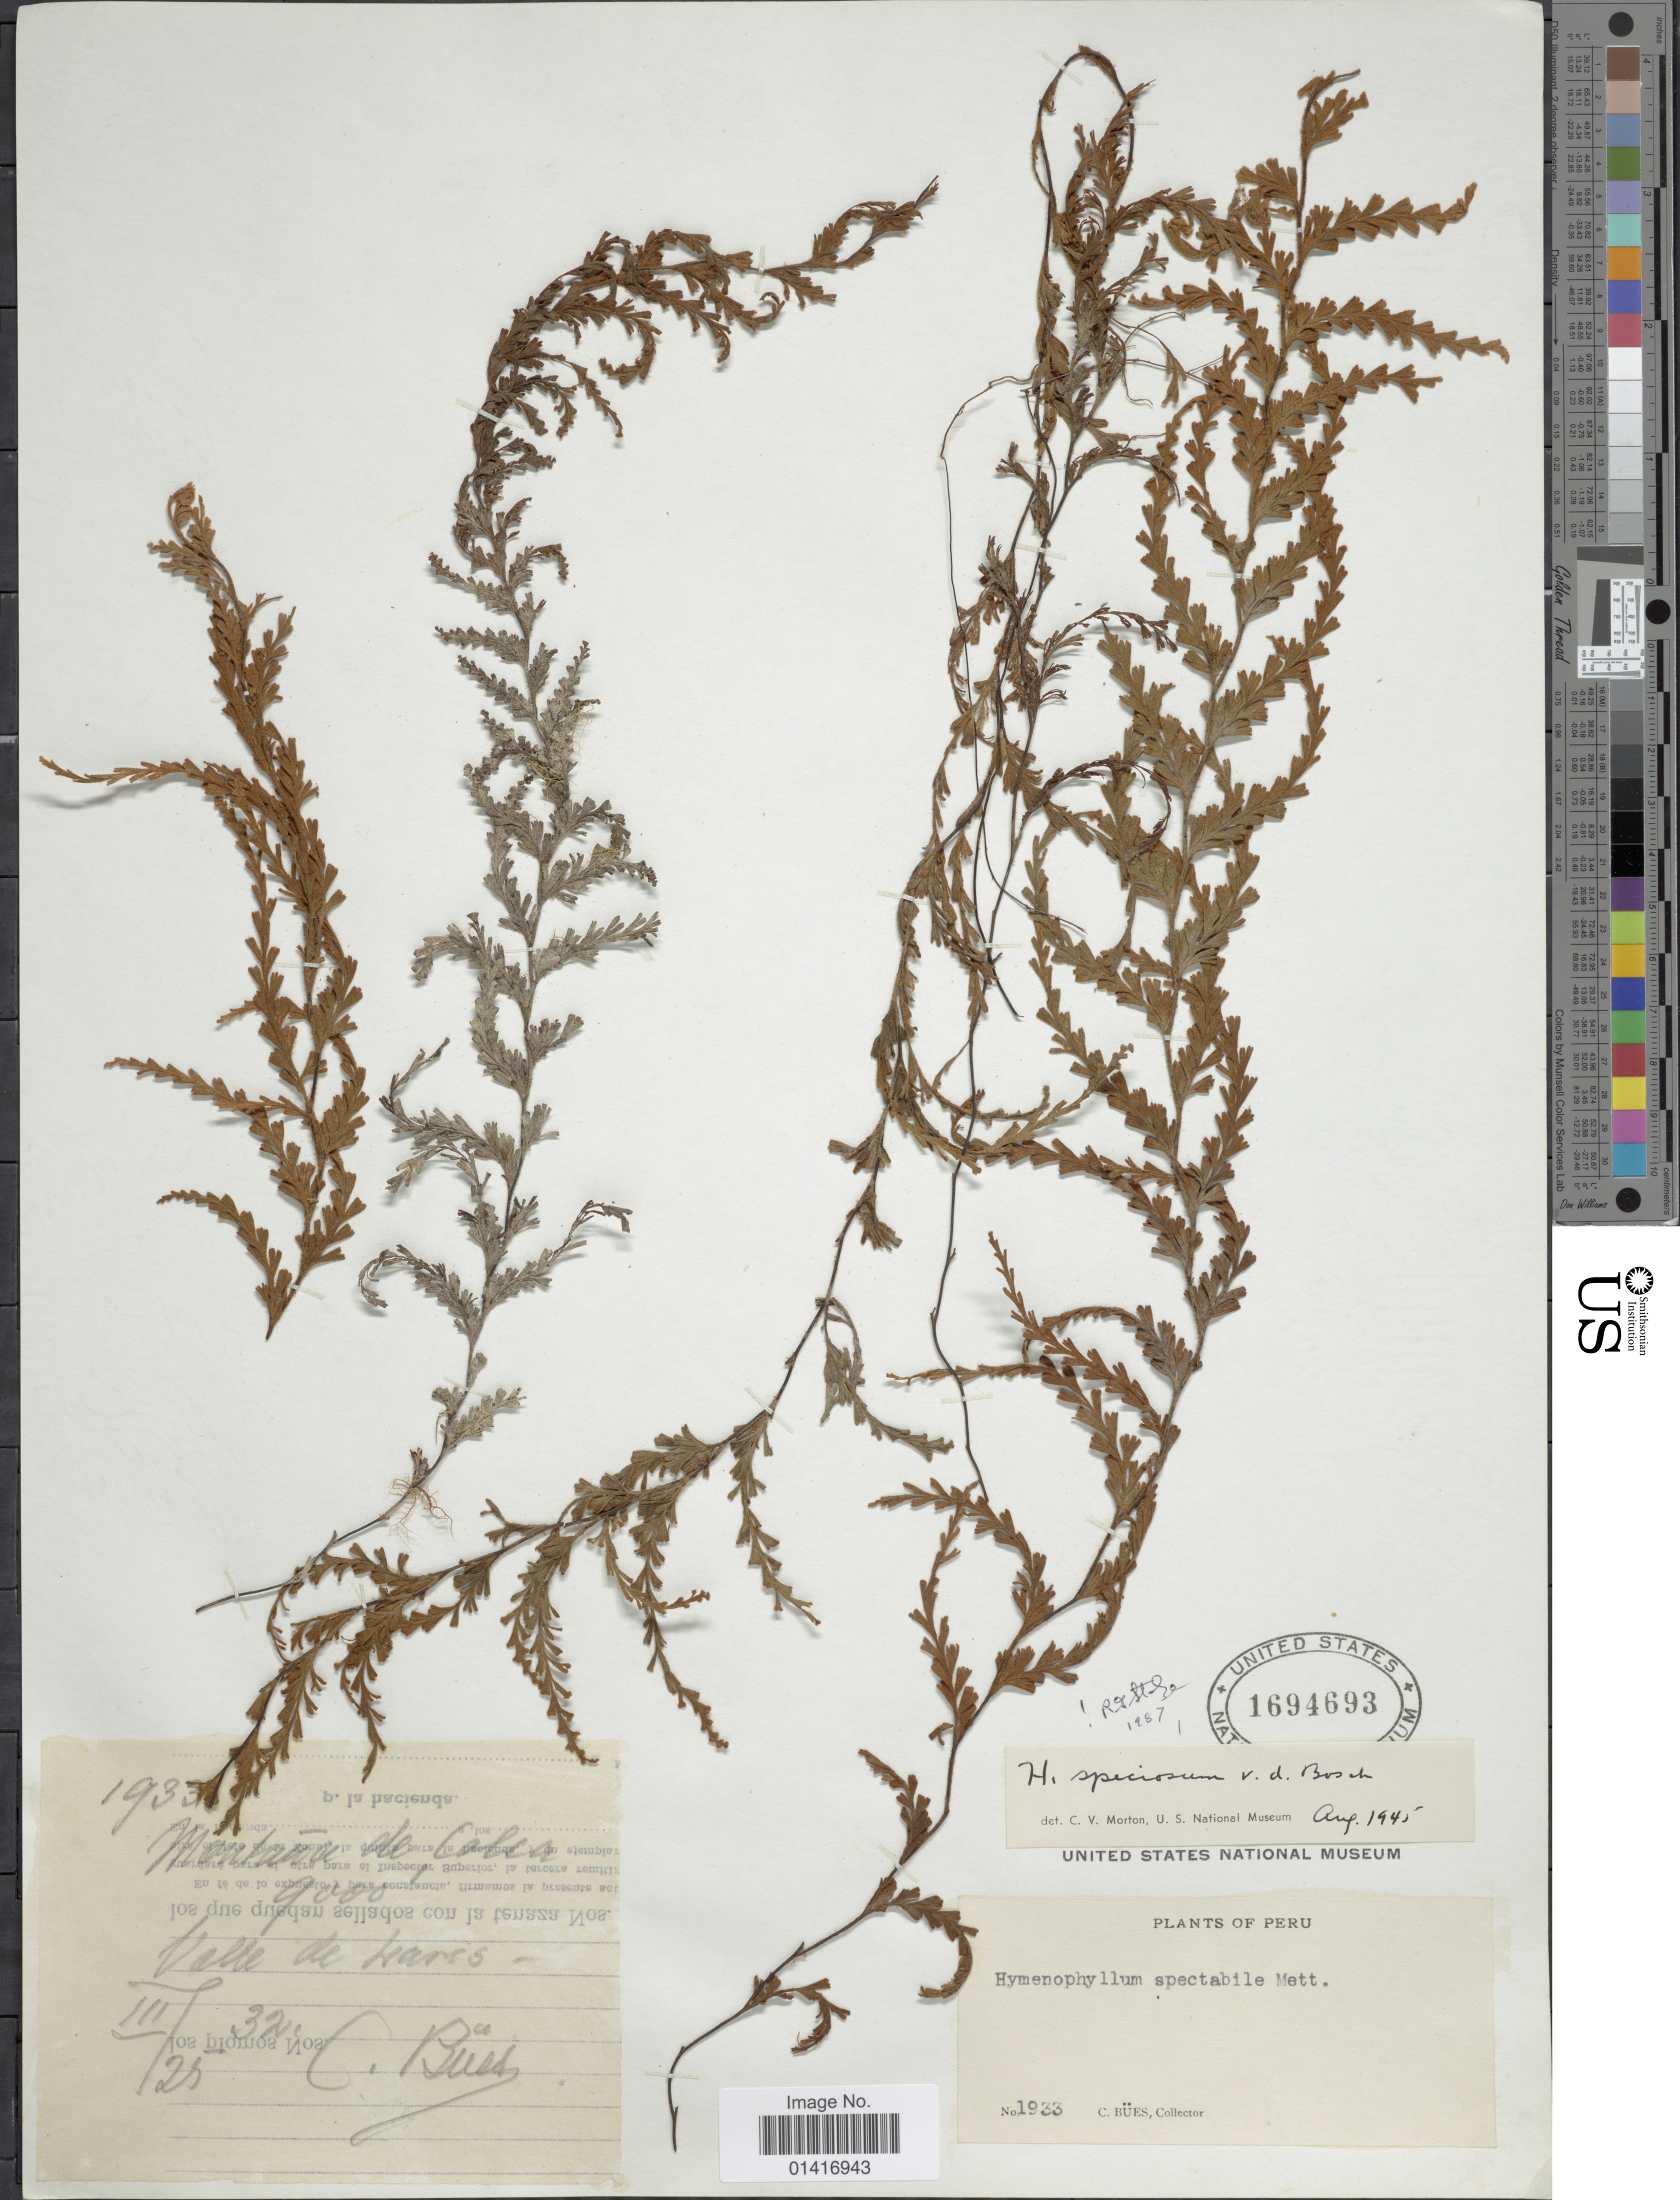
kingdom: Plantae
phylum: Tracheophyta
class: Polypodiopsida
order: Hymenophyllales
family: Hymenophyllaceae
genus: Hymenophyllum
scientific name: Hymenophyllum speciosum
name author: Bosch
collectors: C. Bues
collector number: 1933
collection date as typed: Transcribed d/m/y: 25/3/32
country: Peru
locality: Montaña de Colca. Valle de Lares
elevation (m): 2743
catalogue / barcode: US 1694693